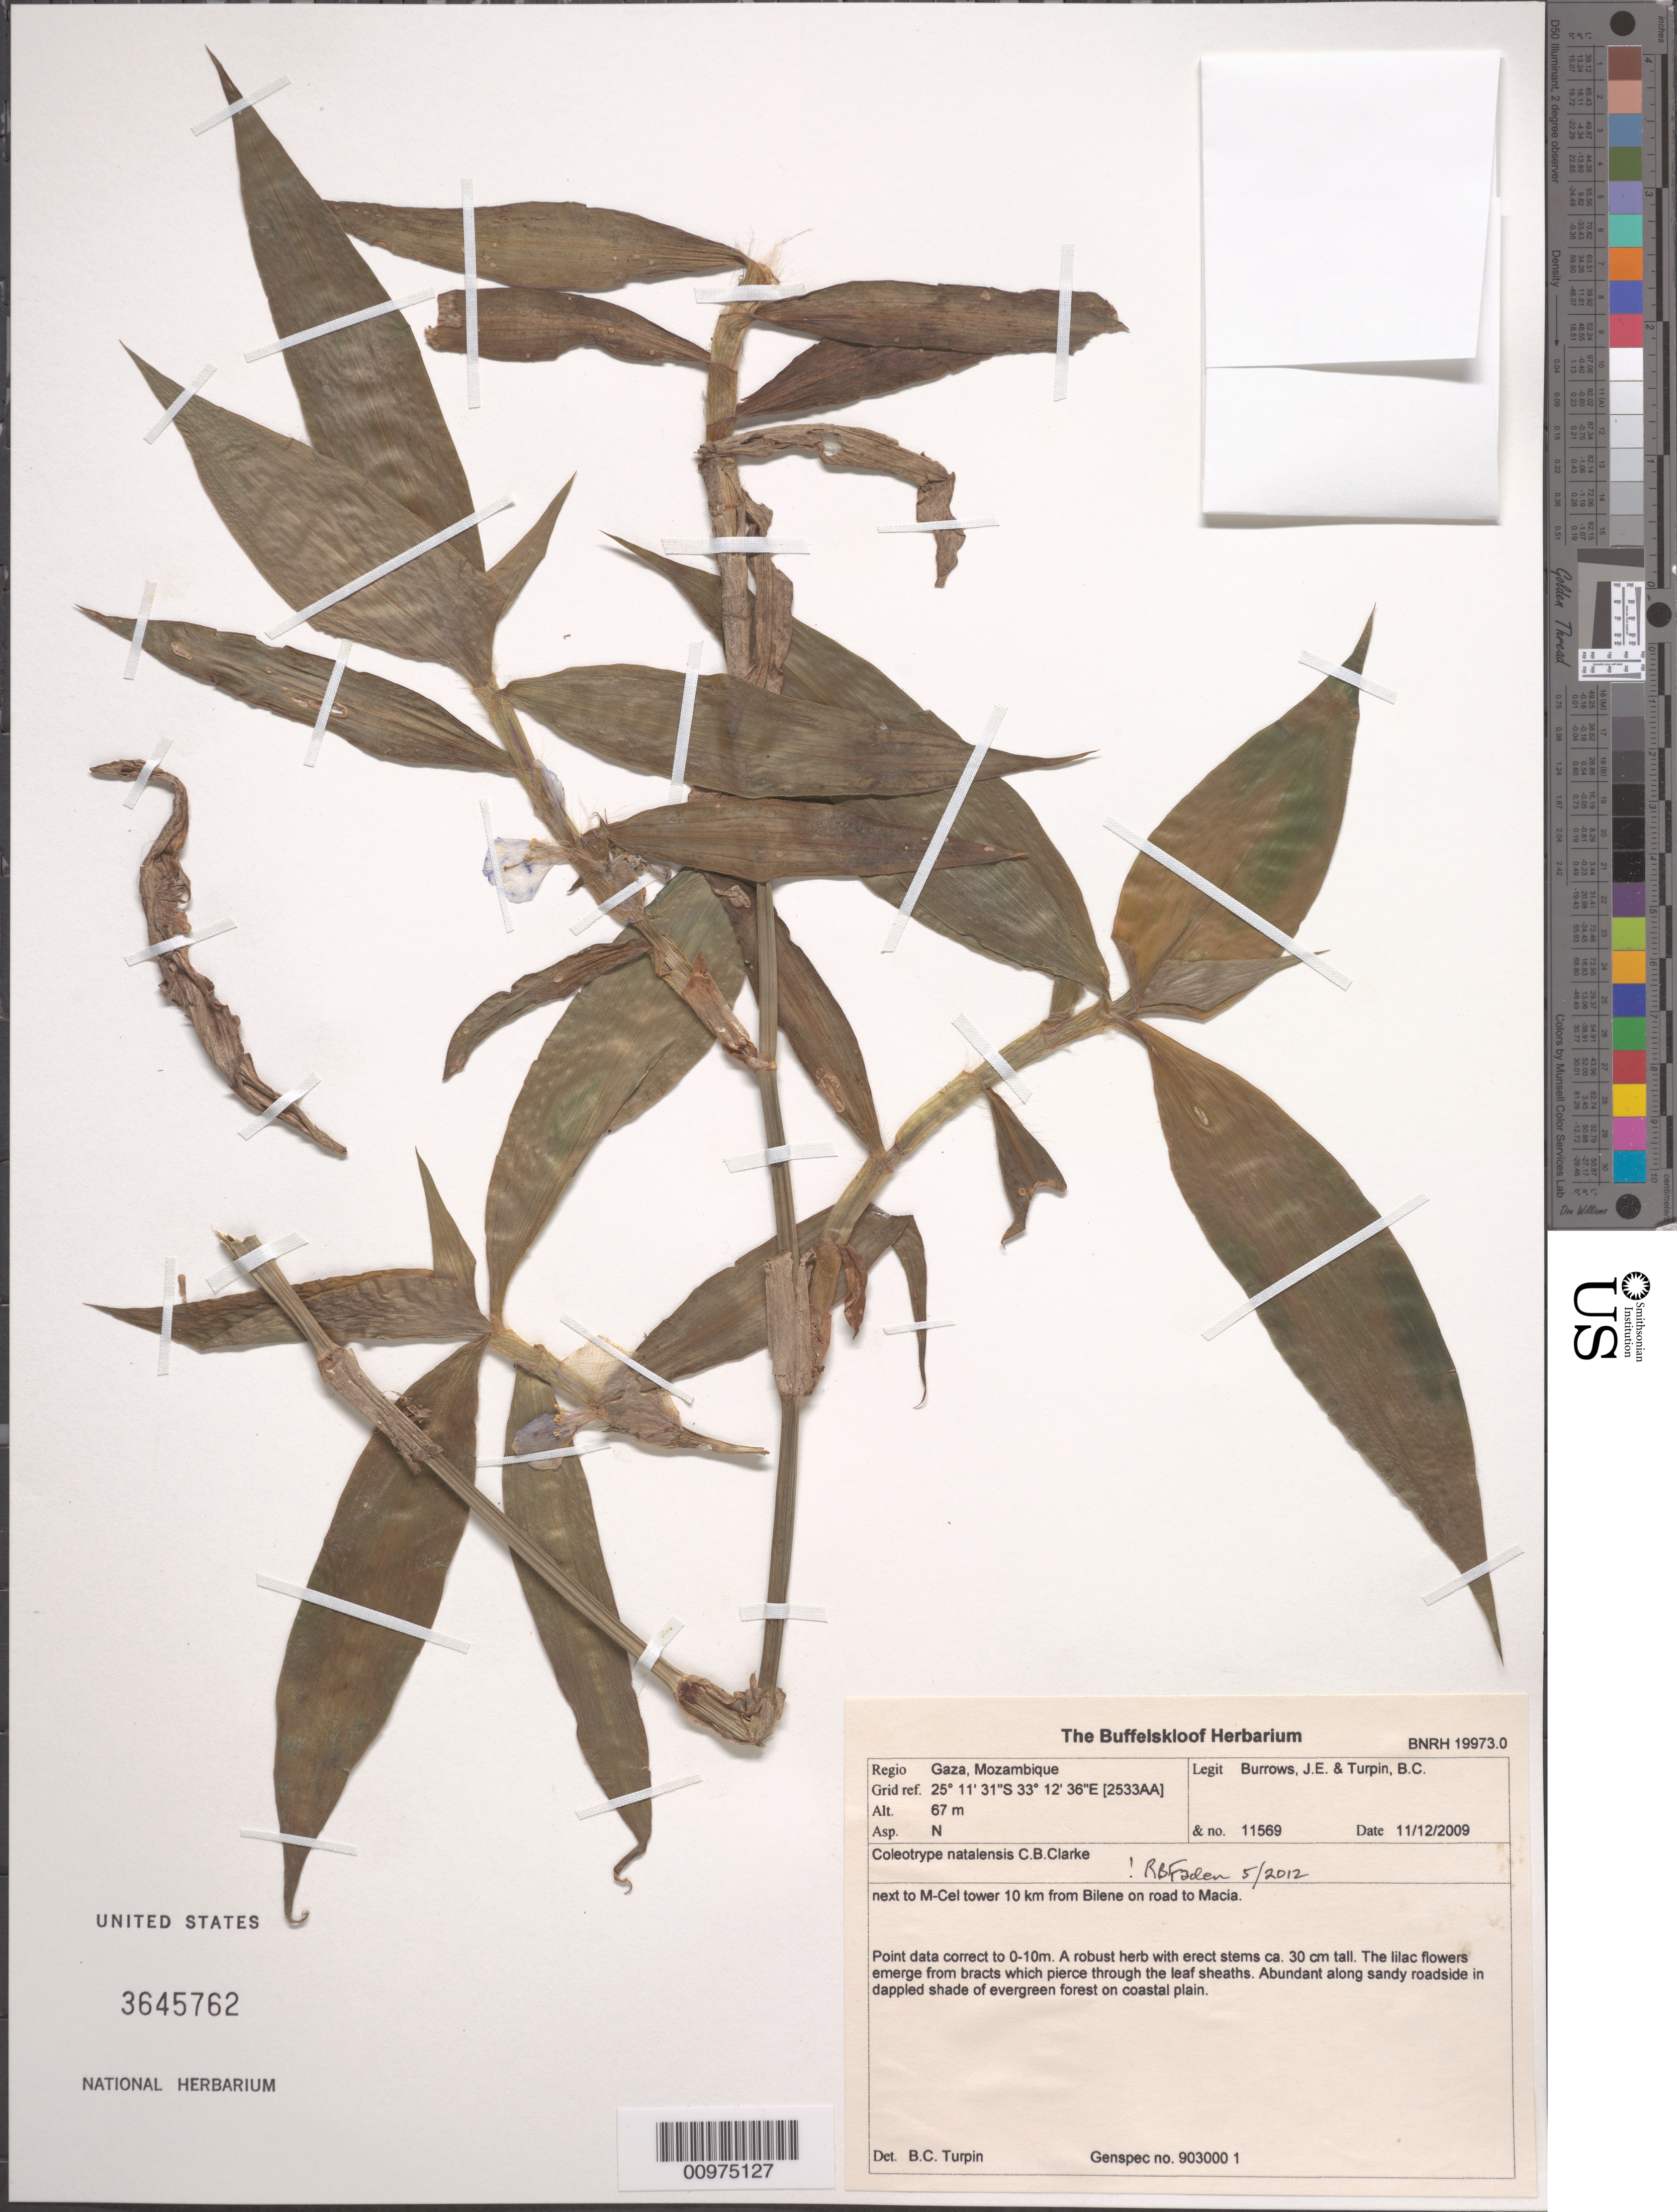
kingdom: Plantae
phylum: Tracheophyta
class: Liliopsida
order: Commelinales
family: Commelinaceae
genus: Coleotrype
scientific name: Coleotrype natalensis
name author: C.B. Clarke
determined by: Faden, Robert B., (US), Smithsonian Institution - National Museum of Natural History (UNITED STATES)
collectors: J. Burrows & B. C. Turpin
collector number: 11569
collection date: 2009-12-11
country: Mozambique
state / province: Gaza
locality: next to M-Cel tower 10 km from Bilene on road to Macia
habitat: Abundant along sandy roadside in dappled shade of evergreen forest on coastal plain.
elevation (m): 67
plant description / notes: GRID REFERENCE: 2533AA Genspec no. 903000 1 Point data correct to0-10 m Asp. N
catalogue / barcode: US 3645762